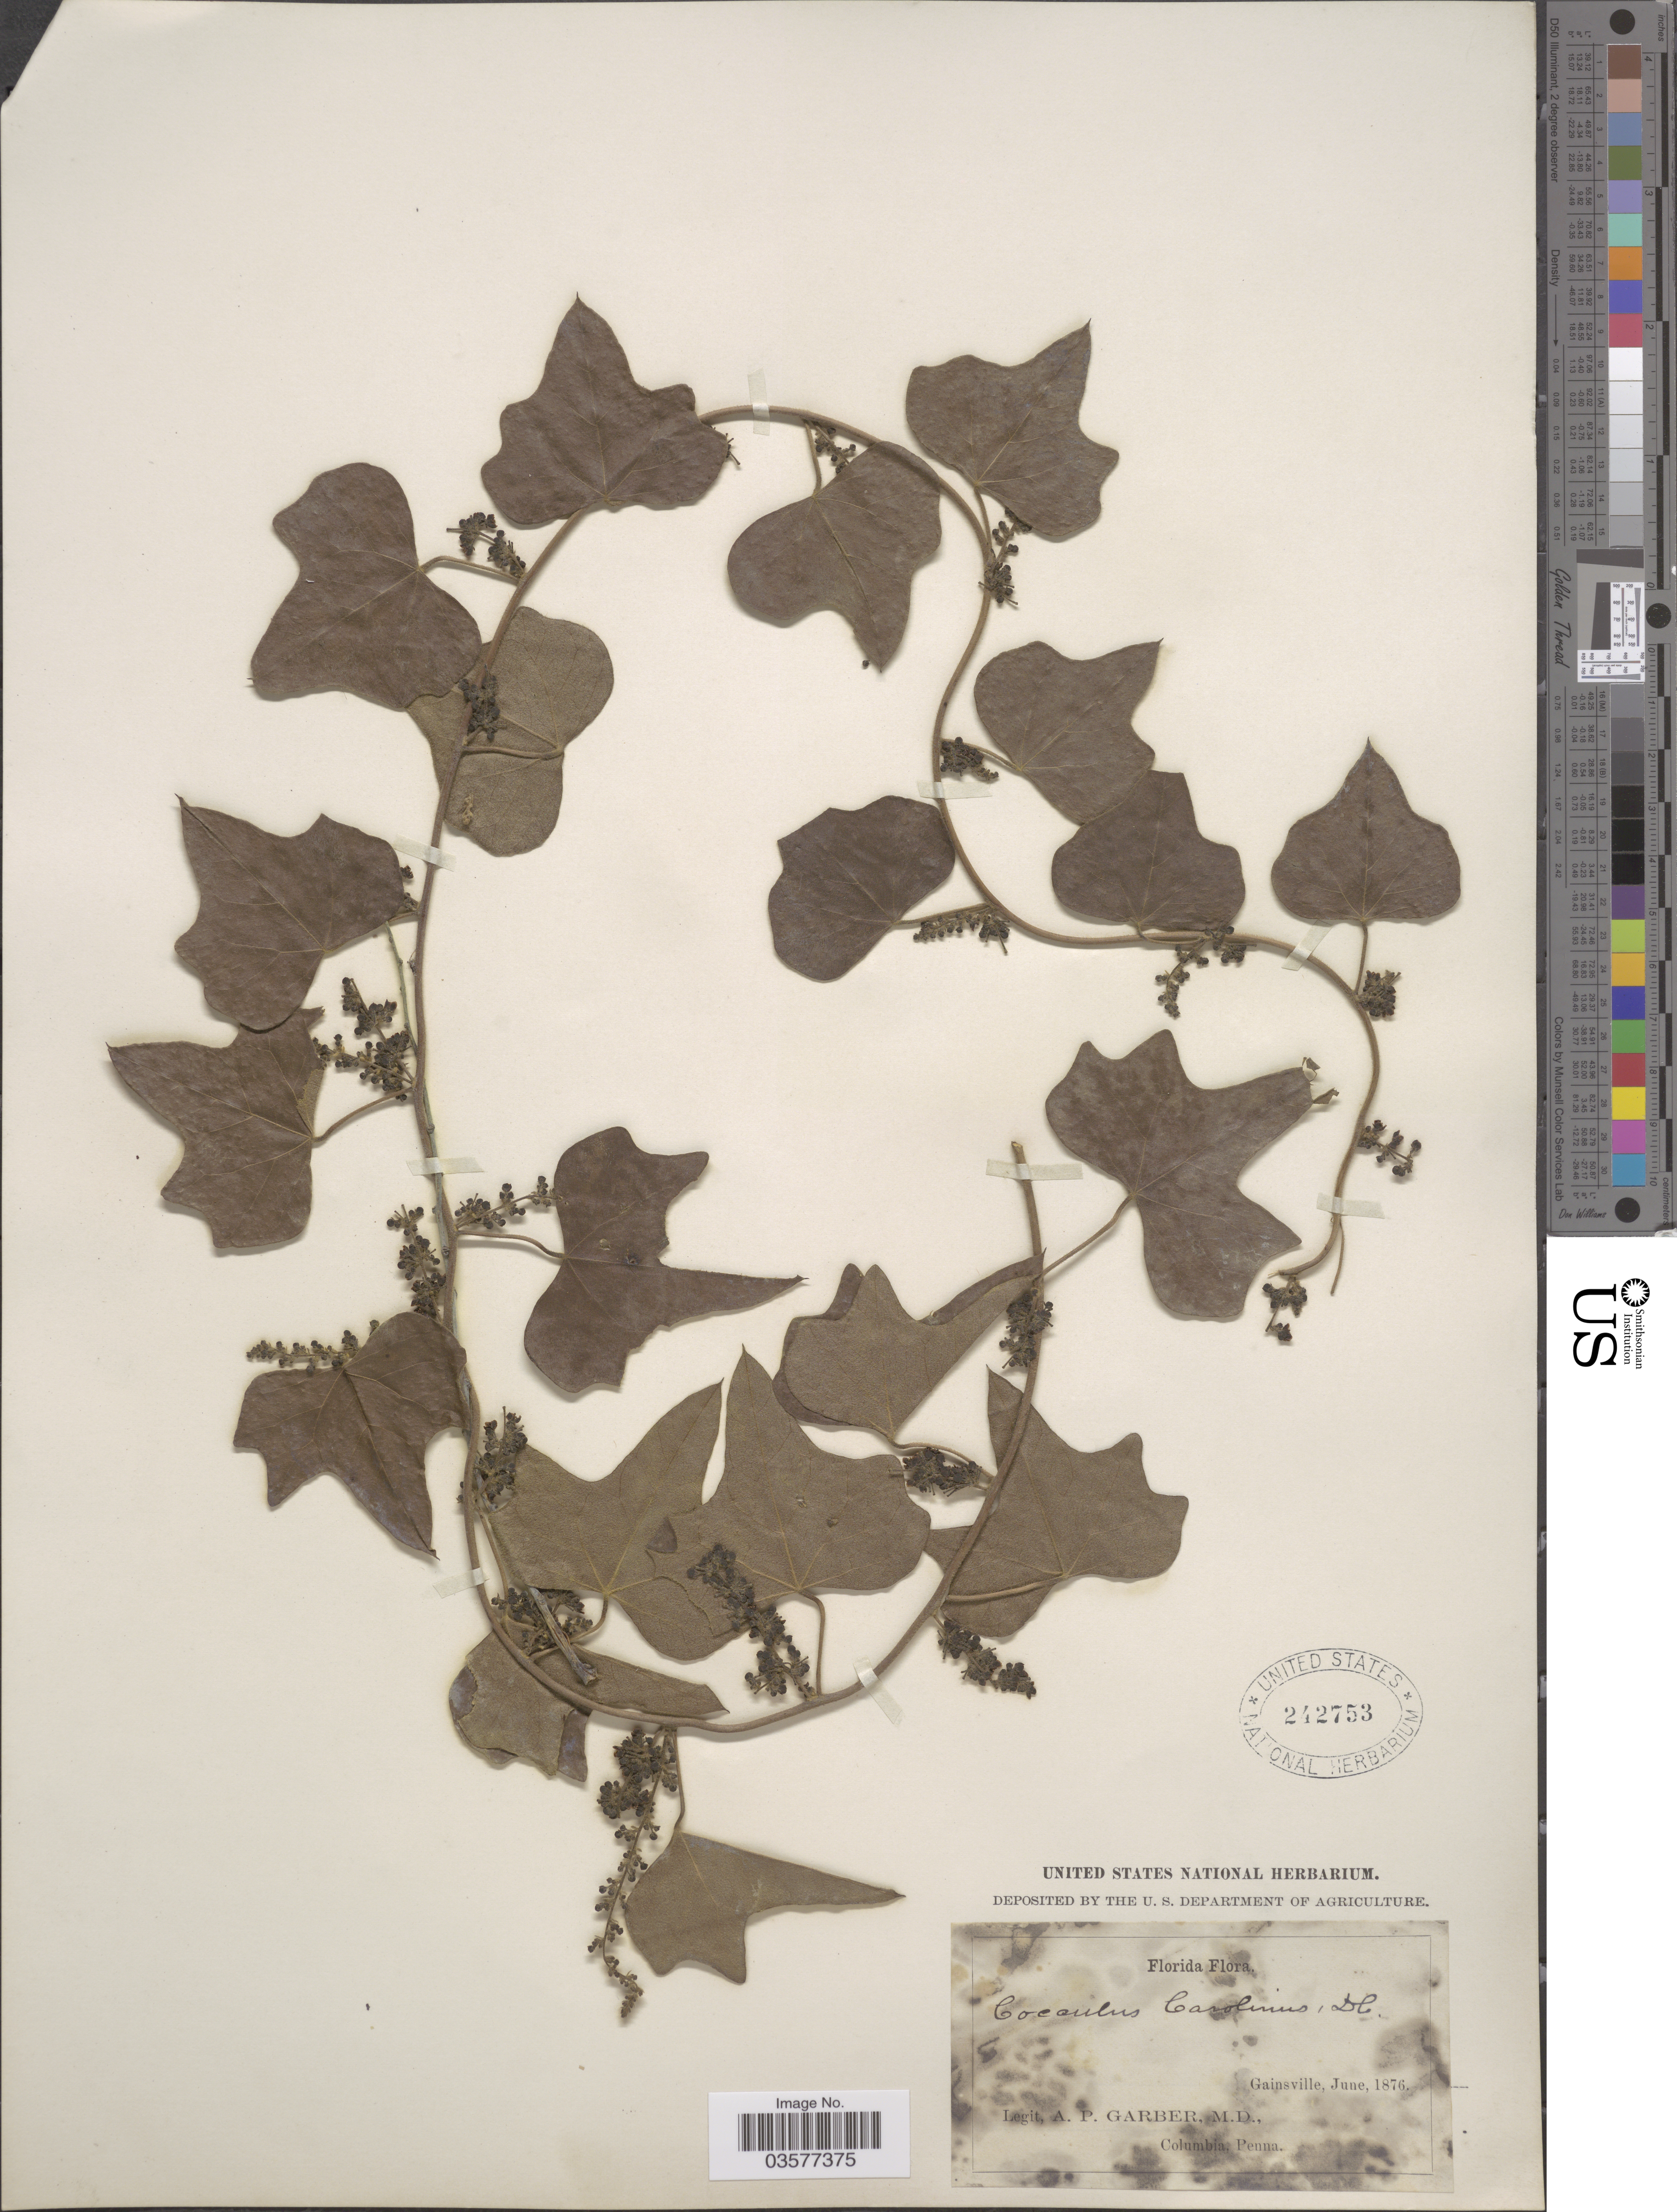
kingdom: Plantae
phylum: Tracheophyta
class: Magnoliopsida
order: Ranunculales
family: Menispermaceae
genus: Cocculus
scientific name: Cocculus carolinus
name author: (L.) DC.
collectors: A. P. Garber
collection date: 1876-06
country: United States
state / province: Florida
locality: Gainsville.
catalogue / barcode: US 242753